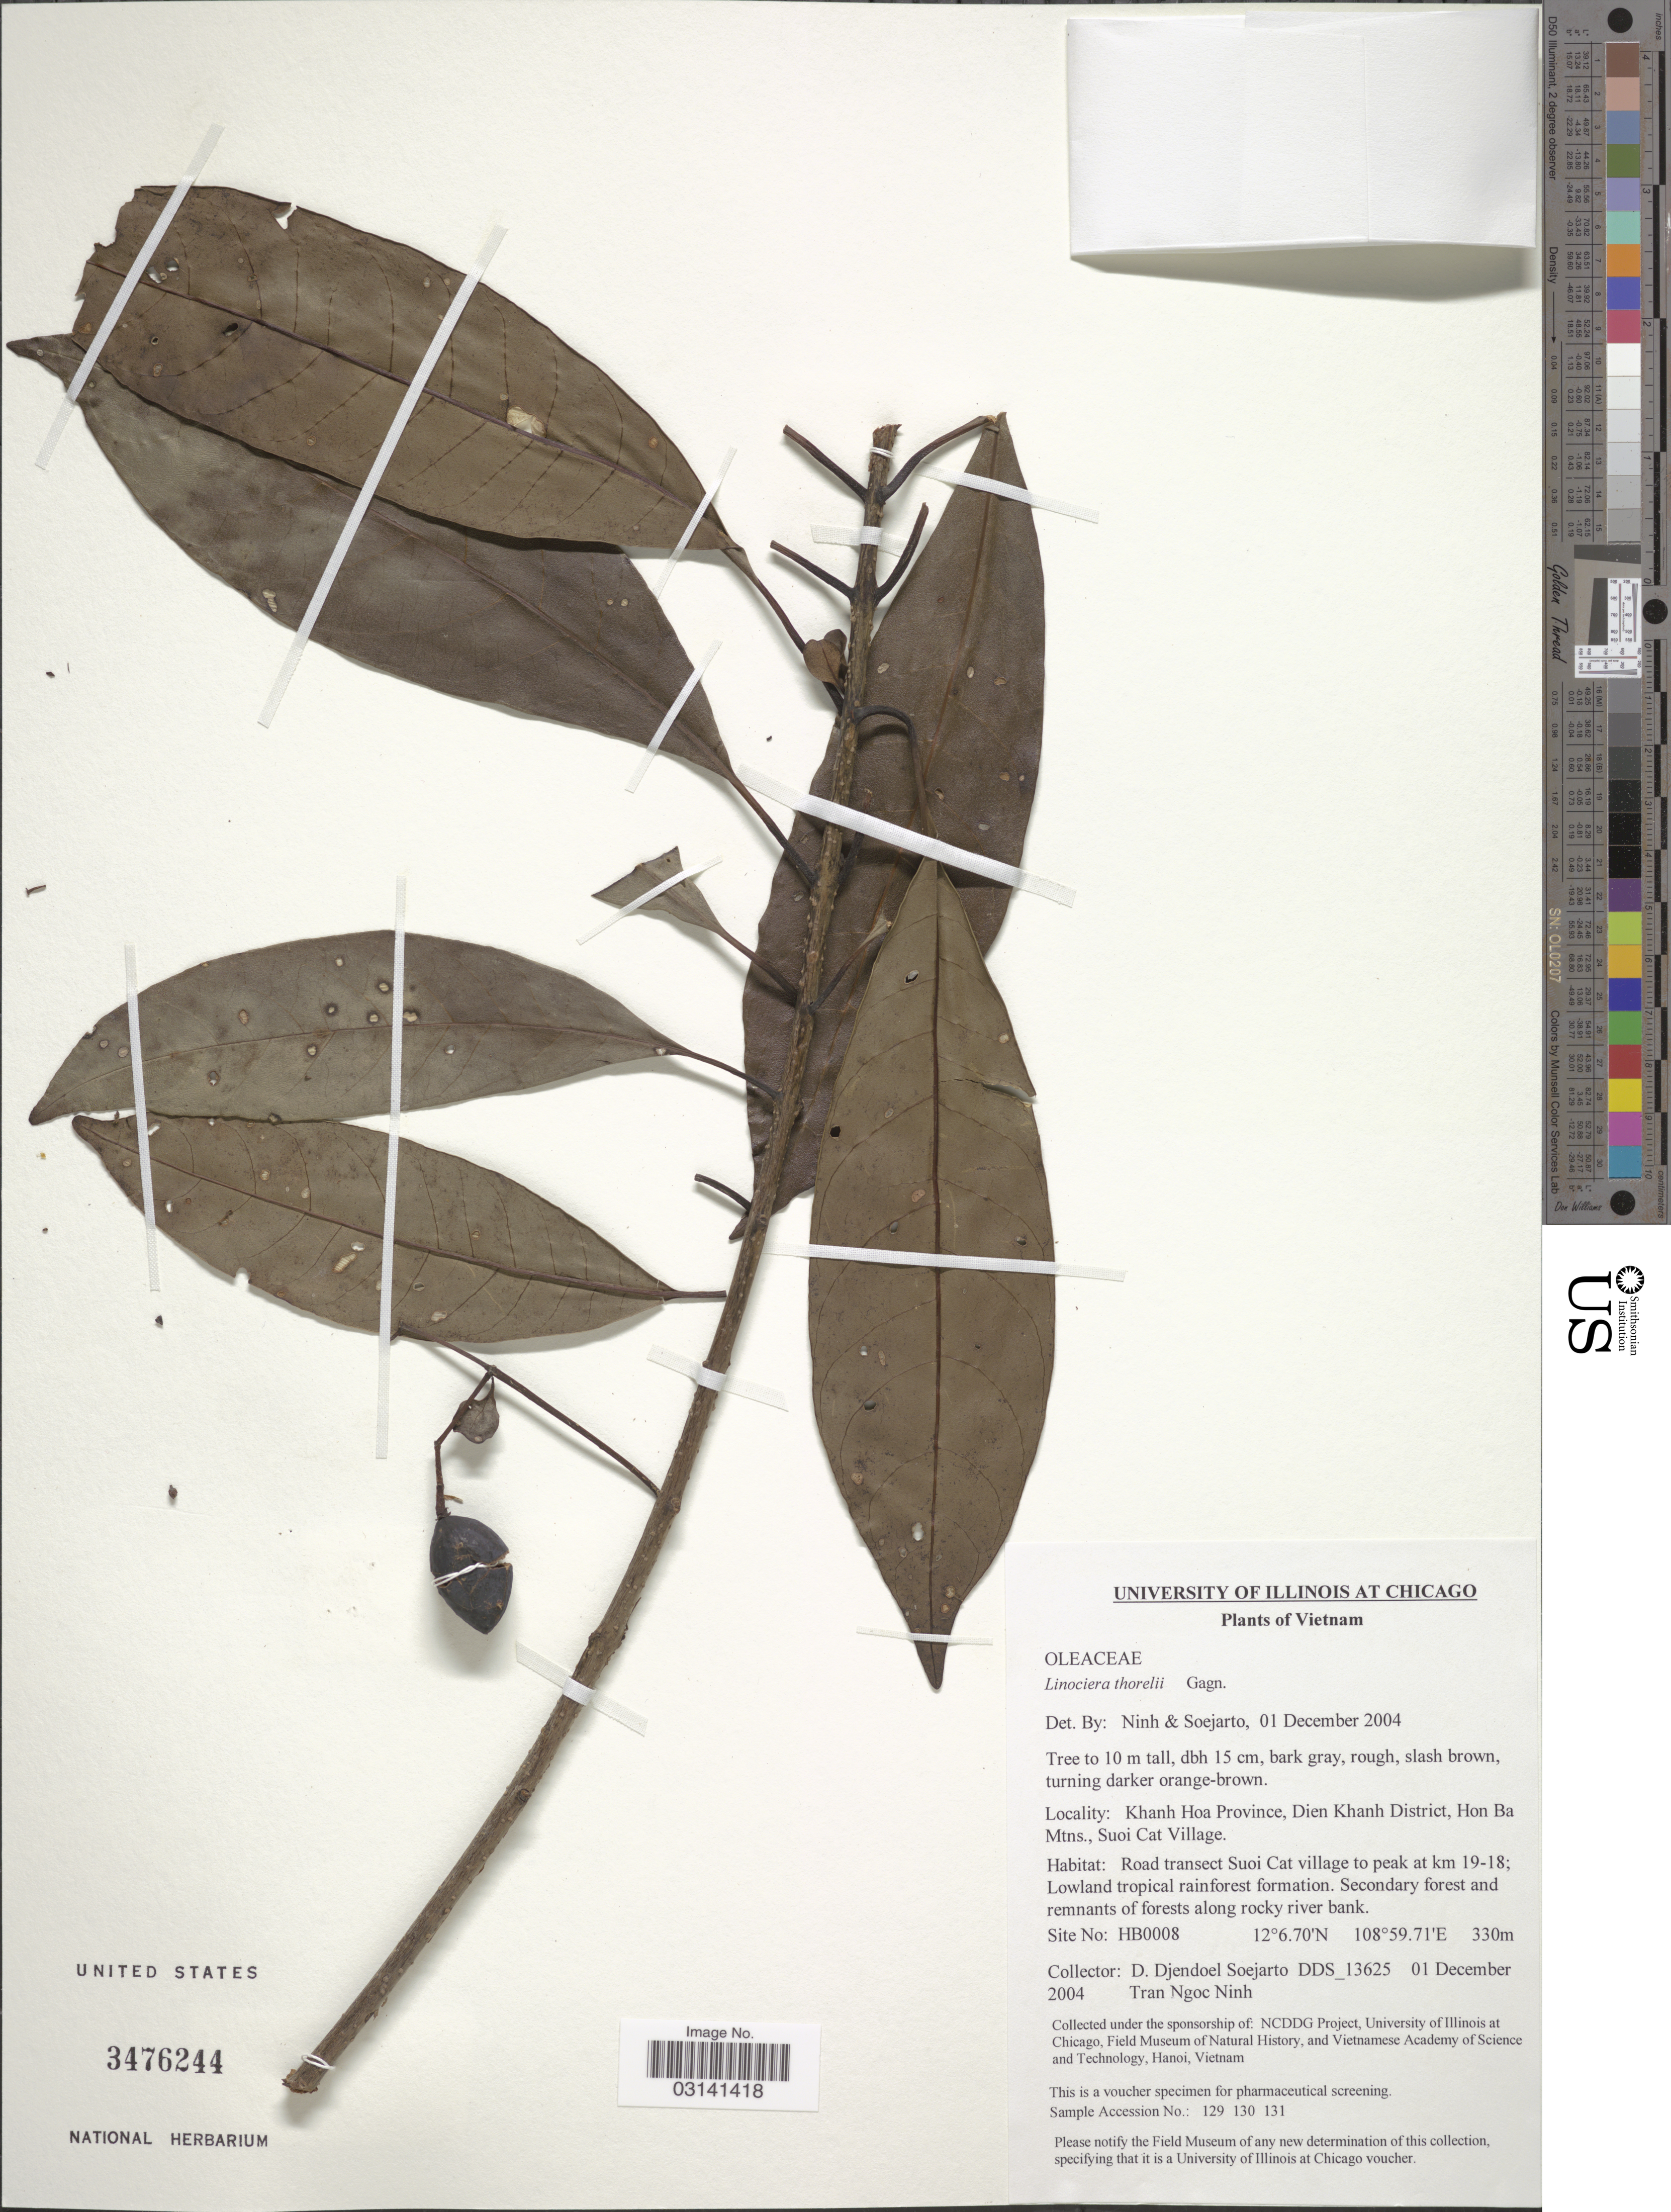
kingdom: Plantae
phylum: Tracheophyta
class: Magnoliopsida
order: Lamiales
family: Oleaceae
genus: Chionanthus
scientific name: Chionanthus thorelii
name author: (Gagnep.) P.S. Green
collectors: D. D. Soejarto & T. N. Ninh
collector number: DDS_13625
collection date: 2004-12-01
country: Vietnam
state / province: Khanh Hoa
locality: Dien Khanh District, Hon Ba Mtns., Suoi Cat Village. Road transect Suoi Cat village to peak at km 19-18, along ricky river bank. Site No: HB0008.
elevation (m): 330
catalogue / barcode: US 3476244